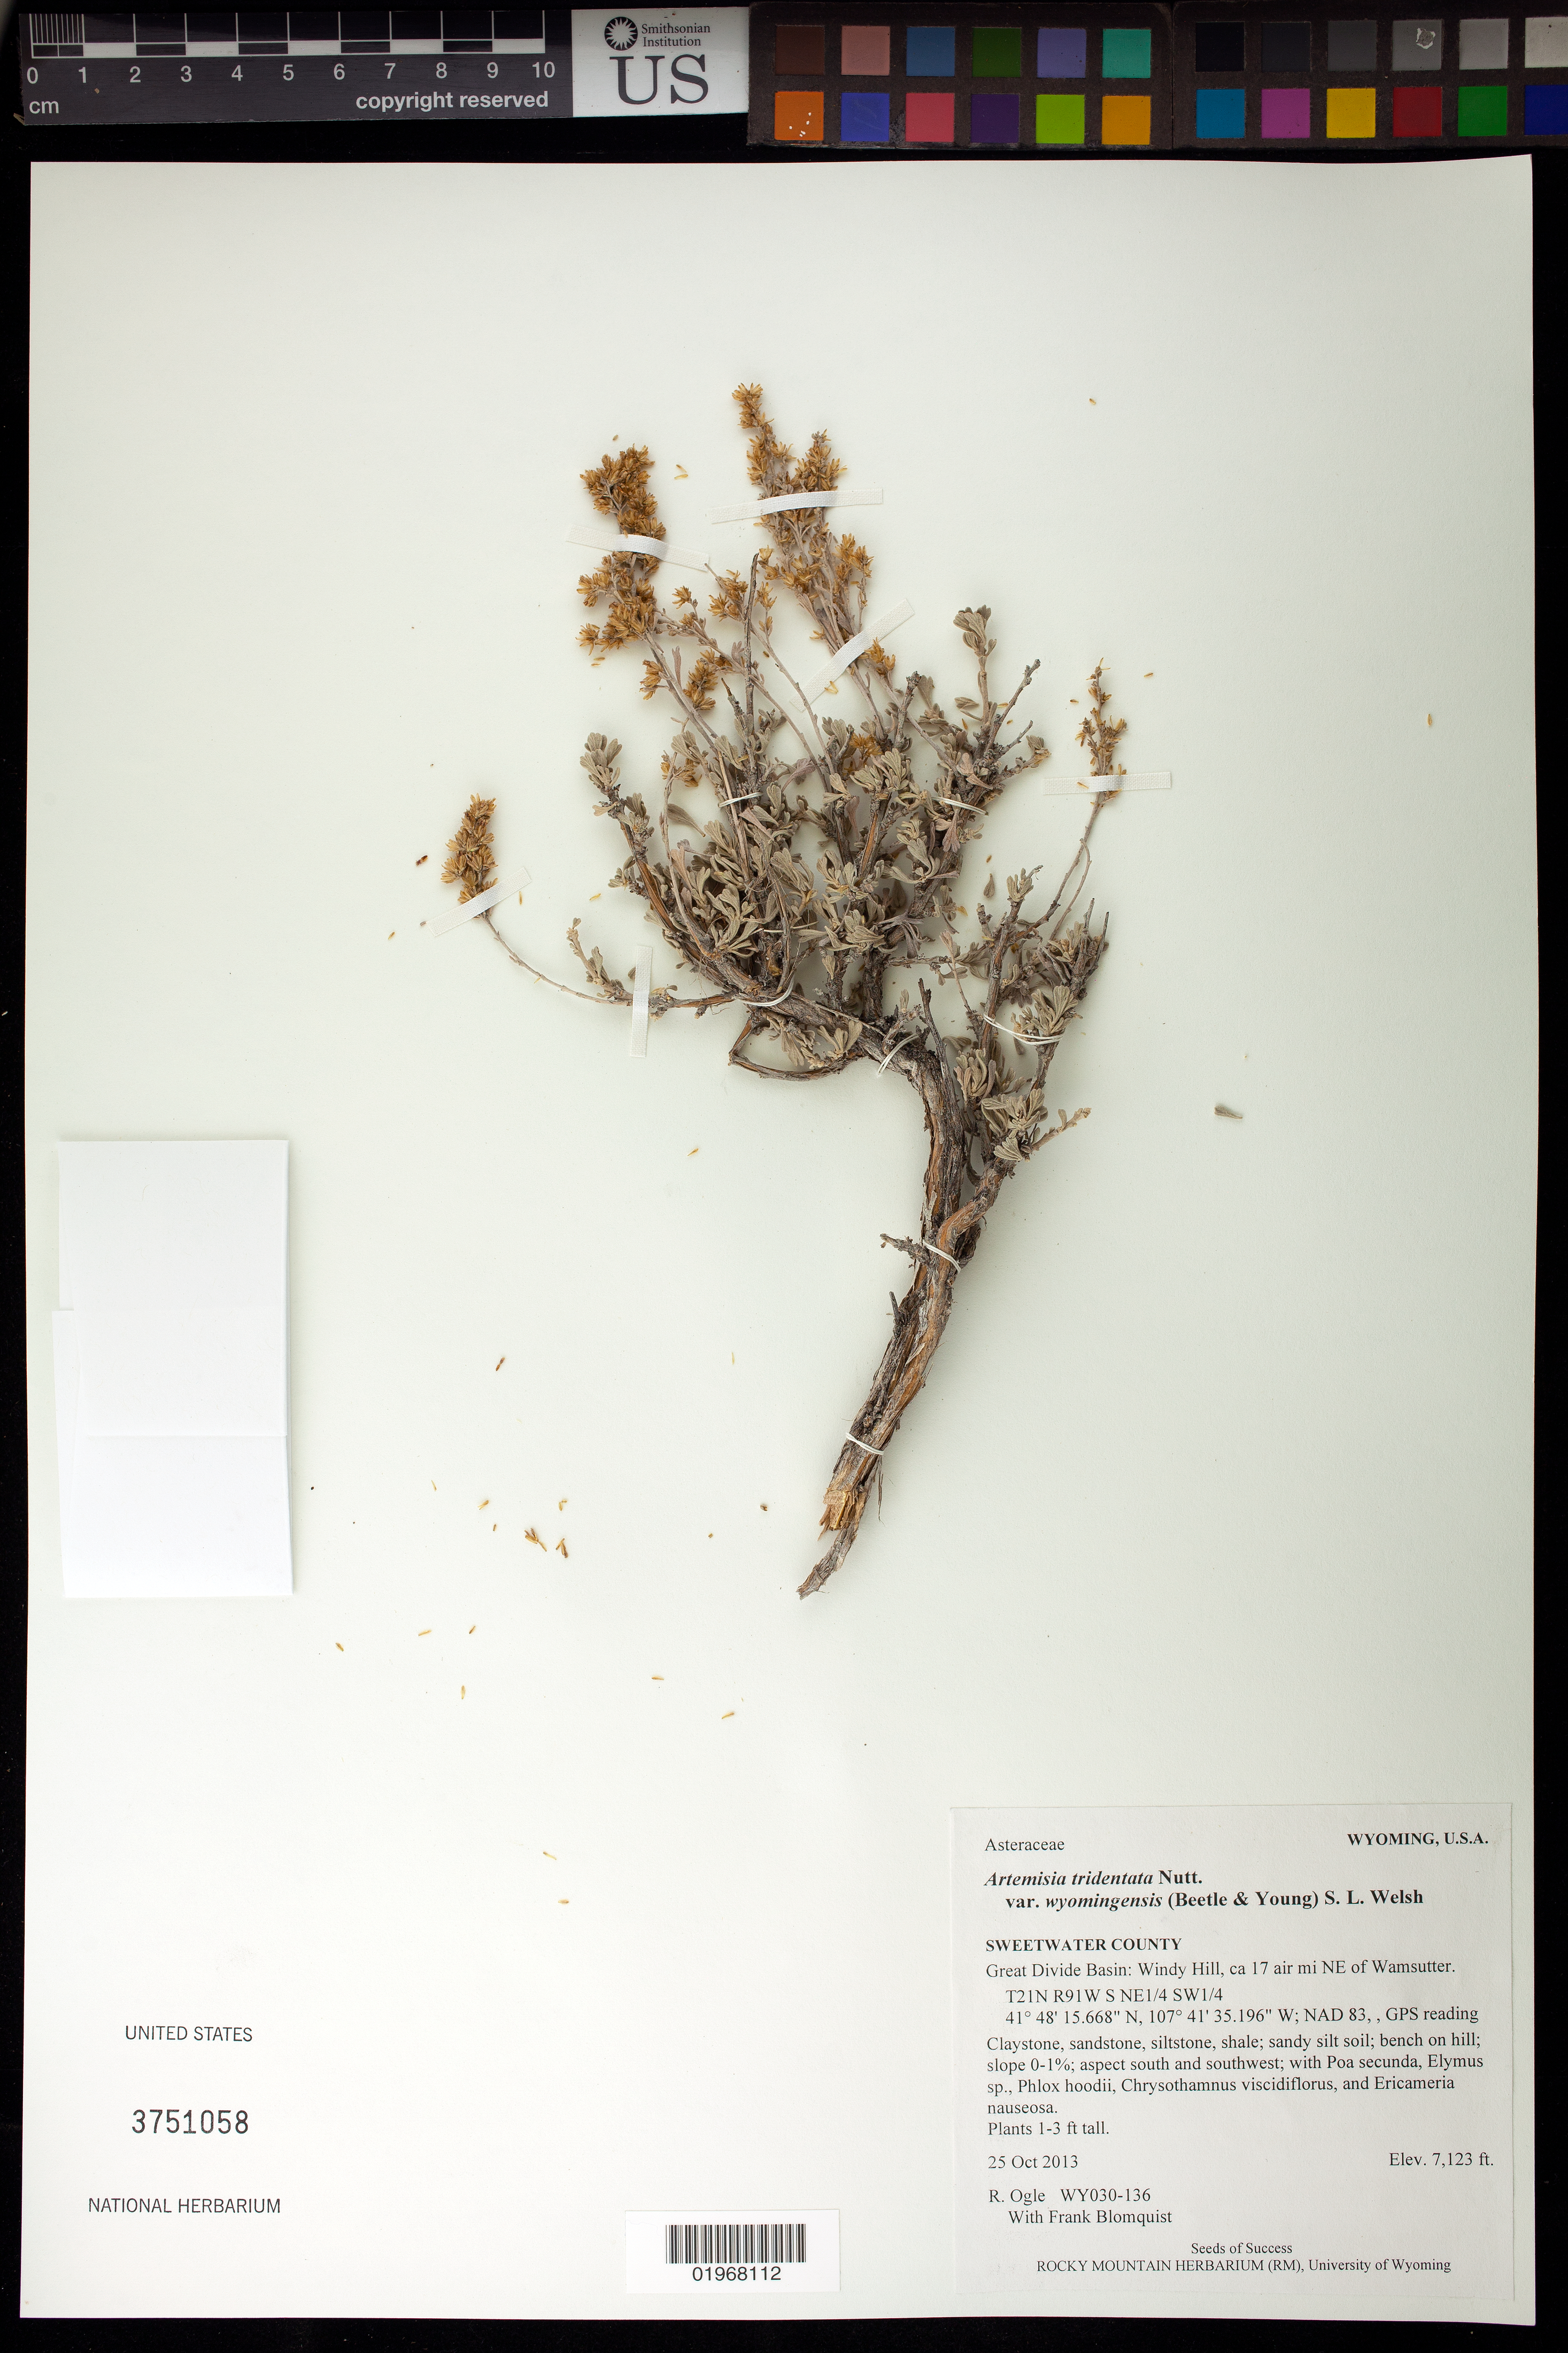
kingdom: Plantae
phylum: Tracheophyta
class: Magnoliopsida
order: Asterales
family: Asteraceae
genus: Artemisia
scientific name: Artemisia tridentata subsp. wyomingensis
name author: (Beetle & A.L. Young) S.L. Welsh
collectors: R. Ogle & F. Blomquist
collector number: WY030-136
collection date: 2013-10-25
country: United States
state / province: Wyoming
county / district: Sweetwater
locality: Great Divide Basin: Windy Hill, ca 17 air mi. NE of Wamsutter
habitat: Claystone sandstone, siltstone, shale; sandy silt soil. With Poa secunda, Elymus sp., Phlox hoodii, ect.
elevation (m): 2171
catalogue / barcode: US 3751058